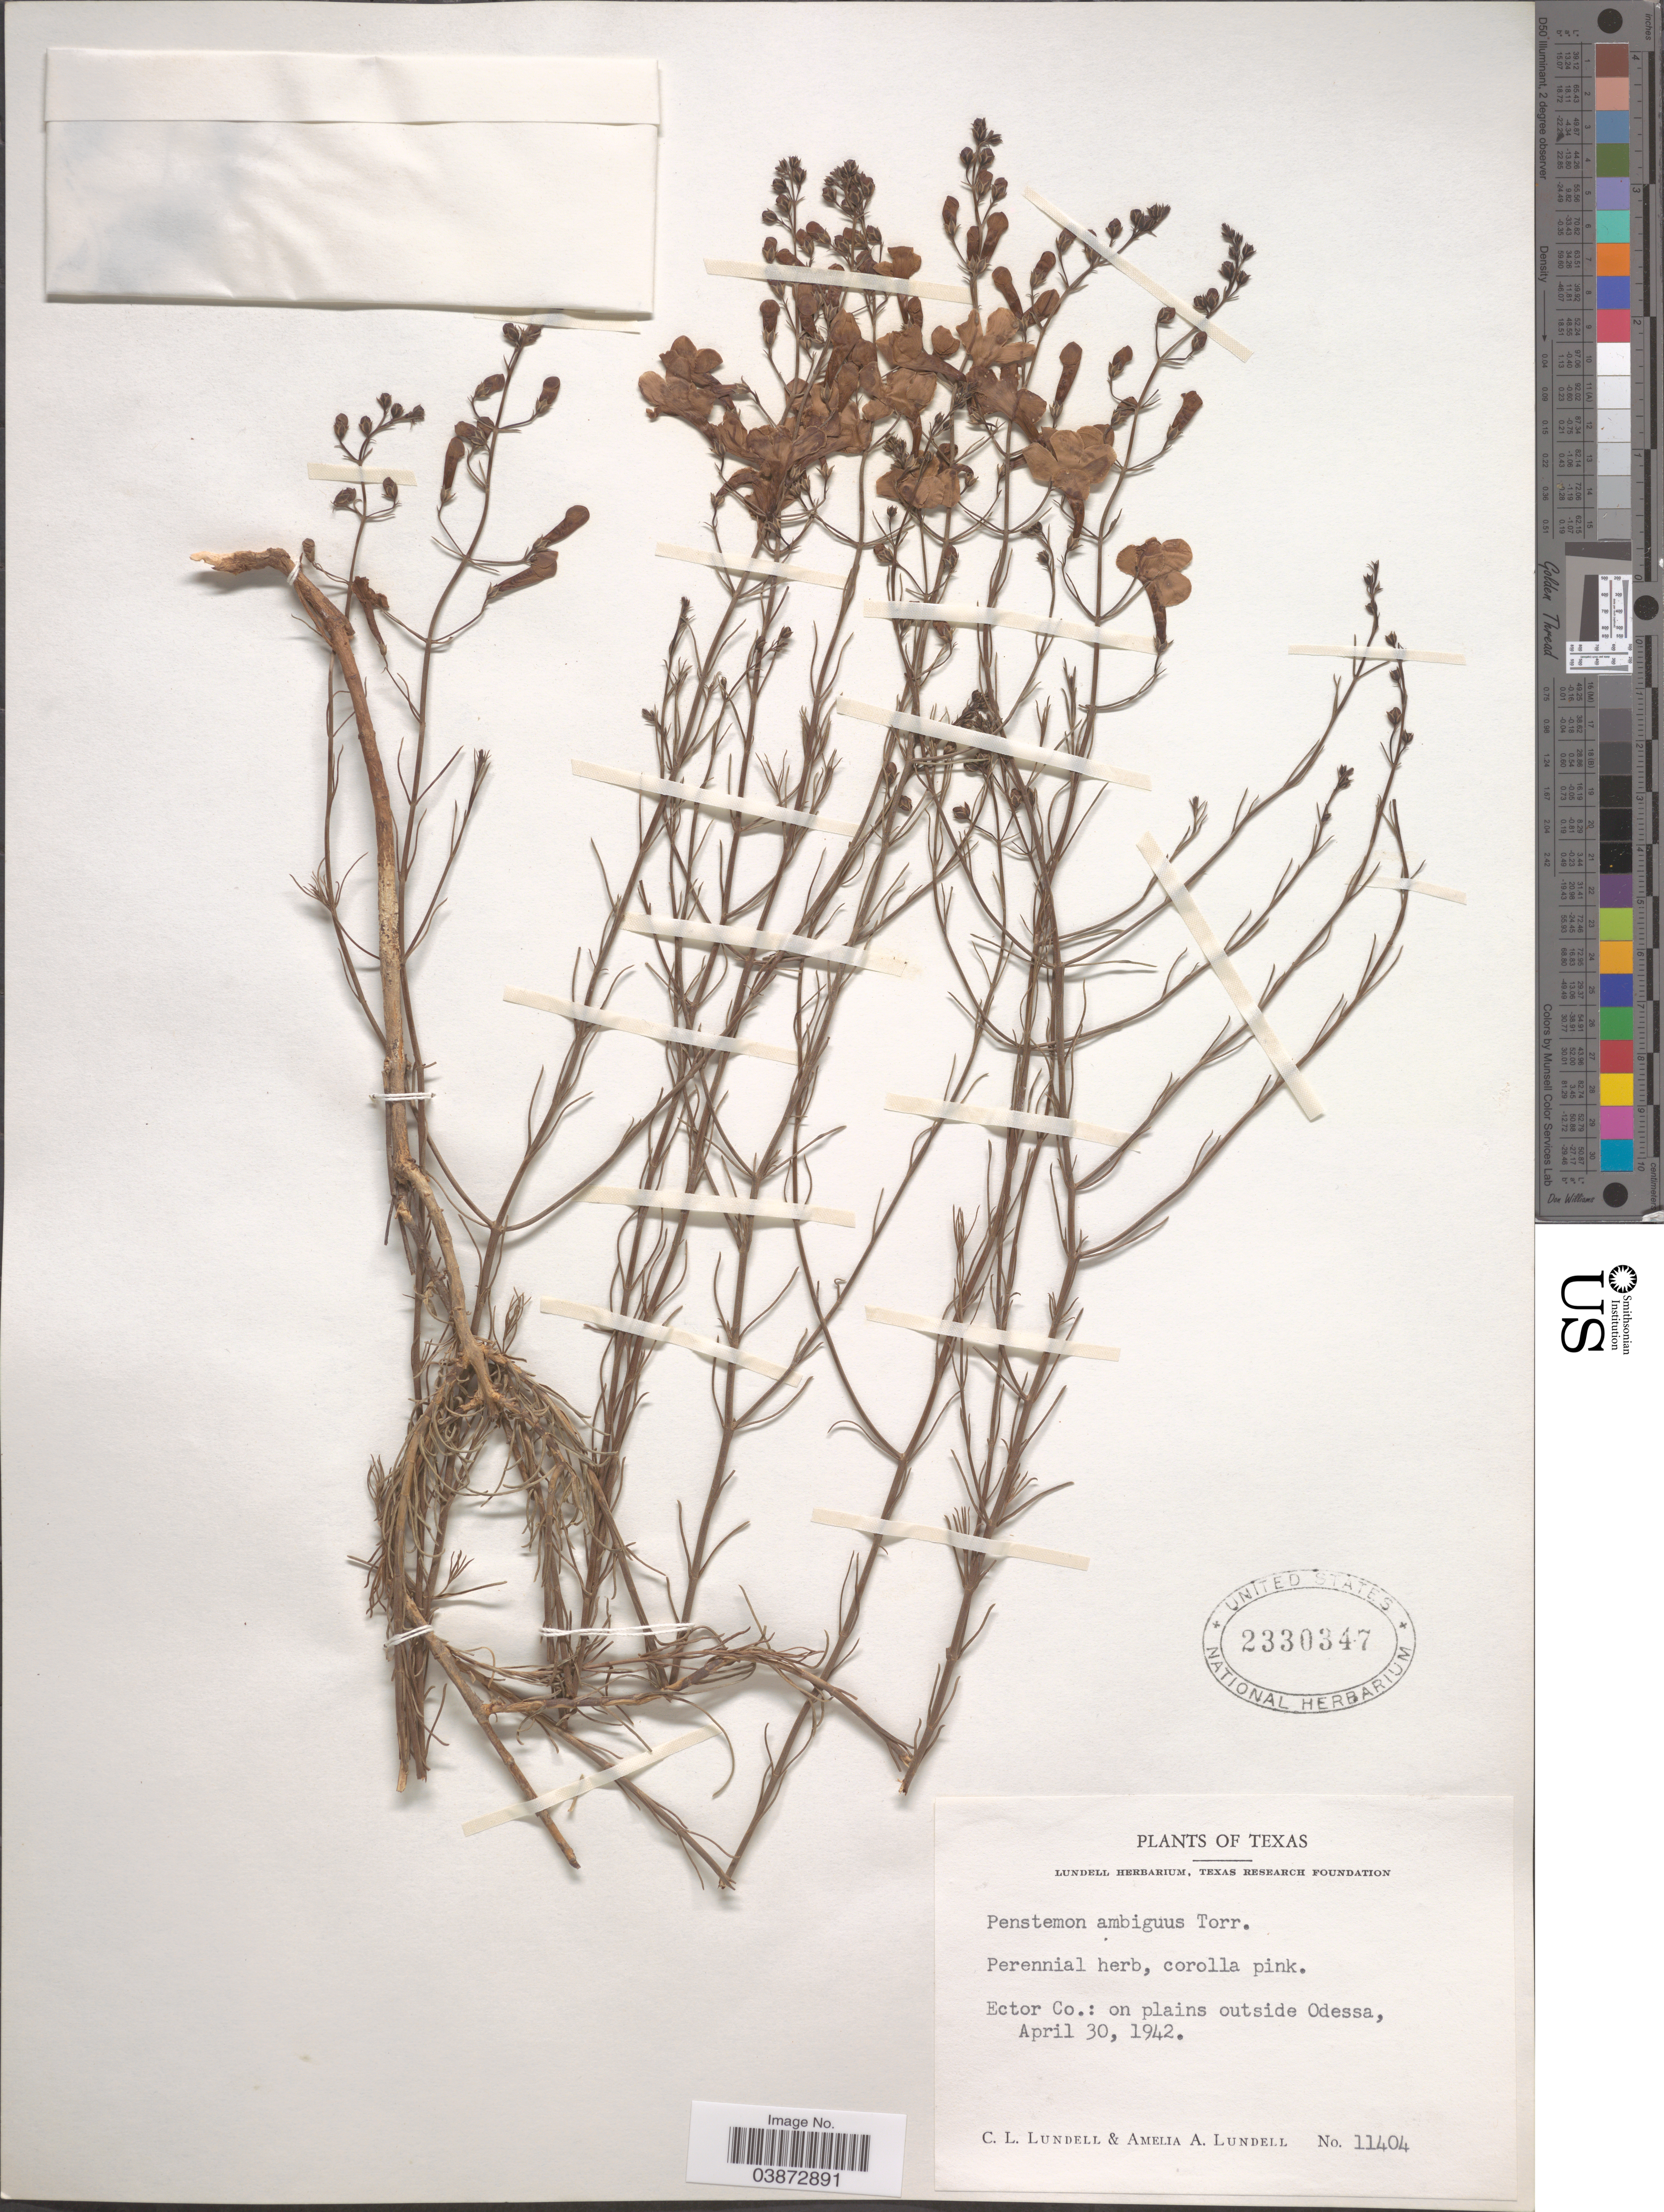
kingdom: Plantae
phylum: Tracheophyta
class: Magnoliopsida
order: Lamiales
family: Plantaginaceae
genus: Penstemon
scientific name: Penstemon ambiguus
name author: Torr.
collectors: C. L. Lundell & A. A. Lundell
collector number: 11404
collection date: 1942-04-30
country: United States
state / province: Texas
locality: Ector Co.: on plains outside Odessa.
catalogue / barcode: US 2330347